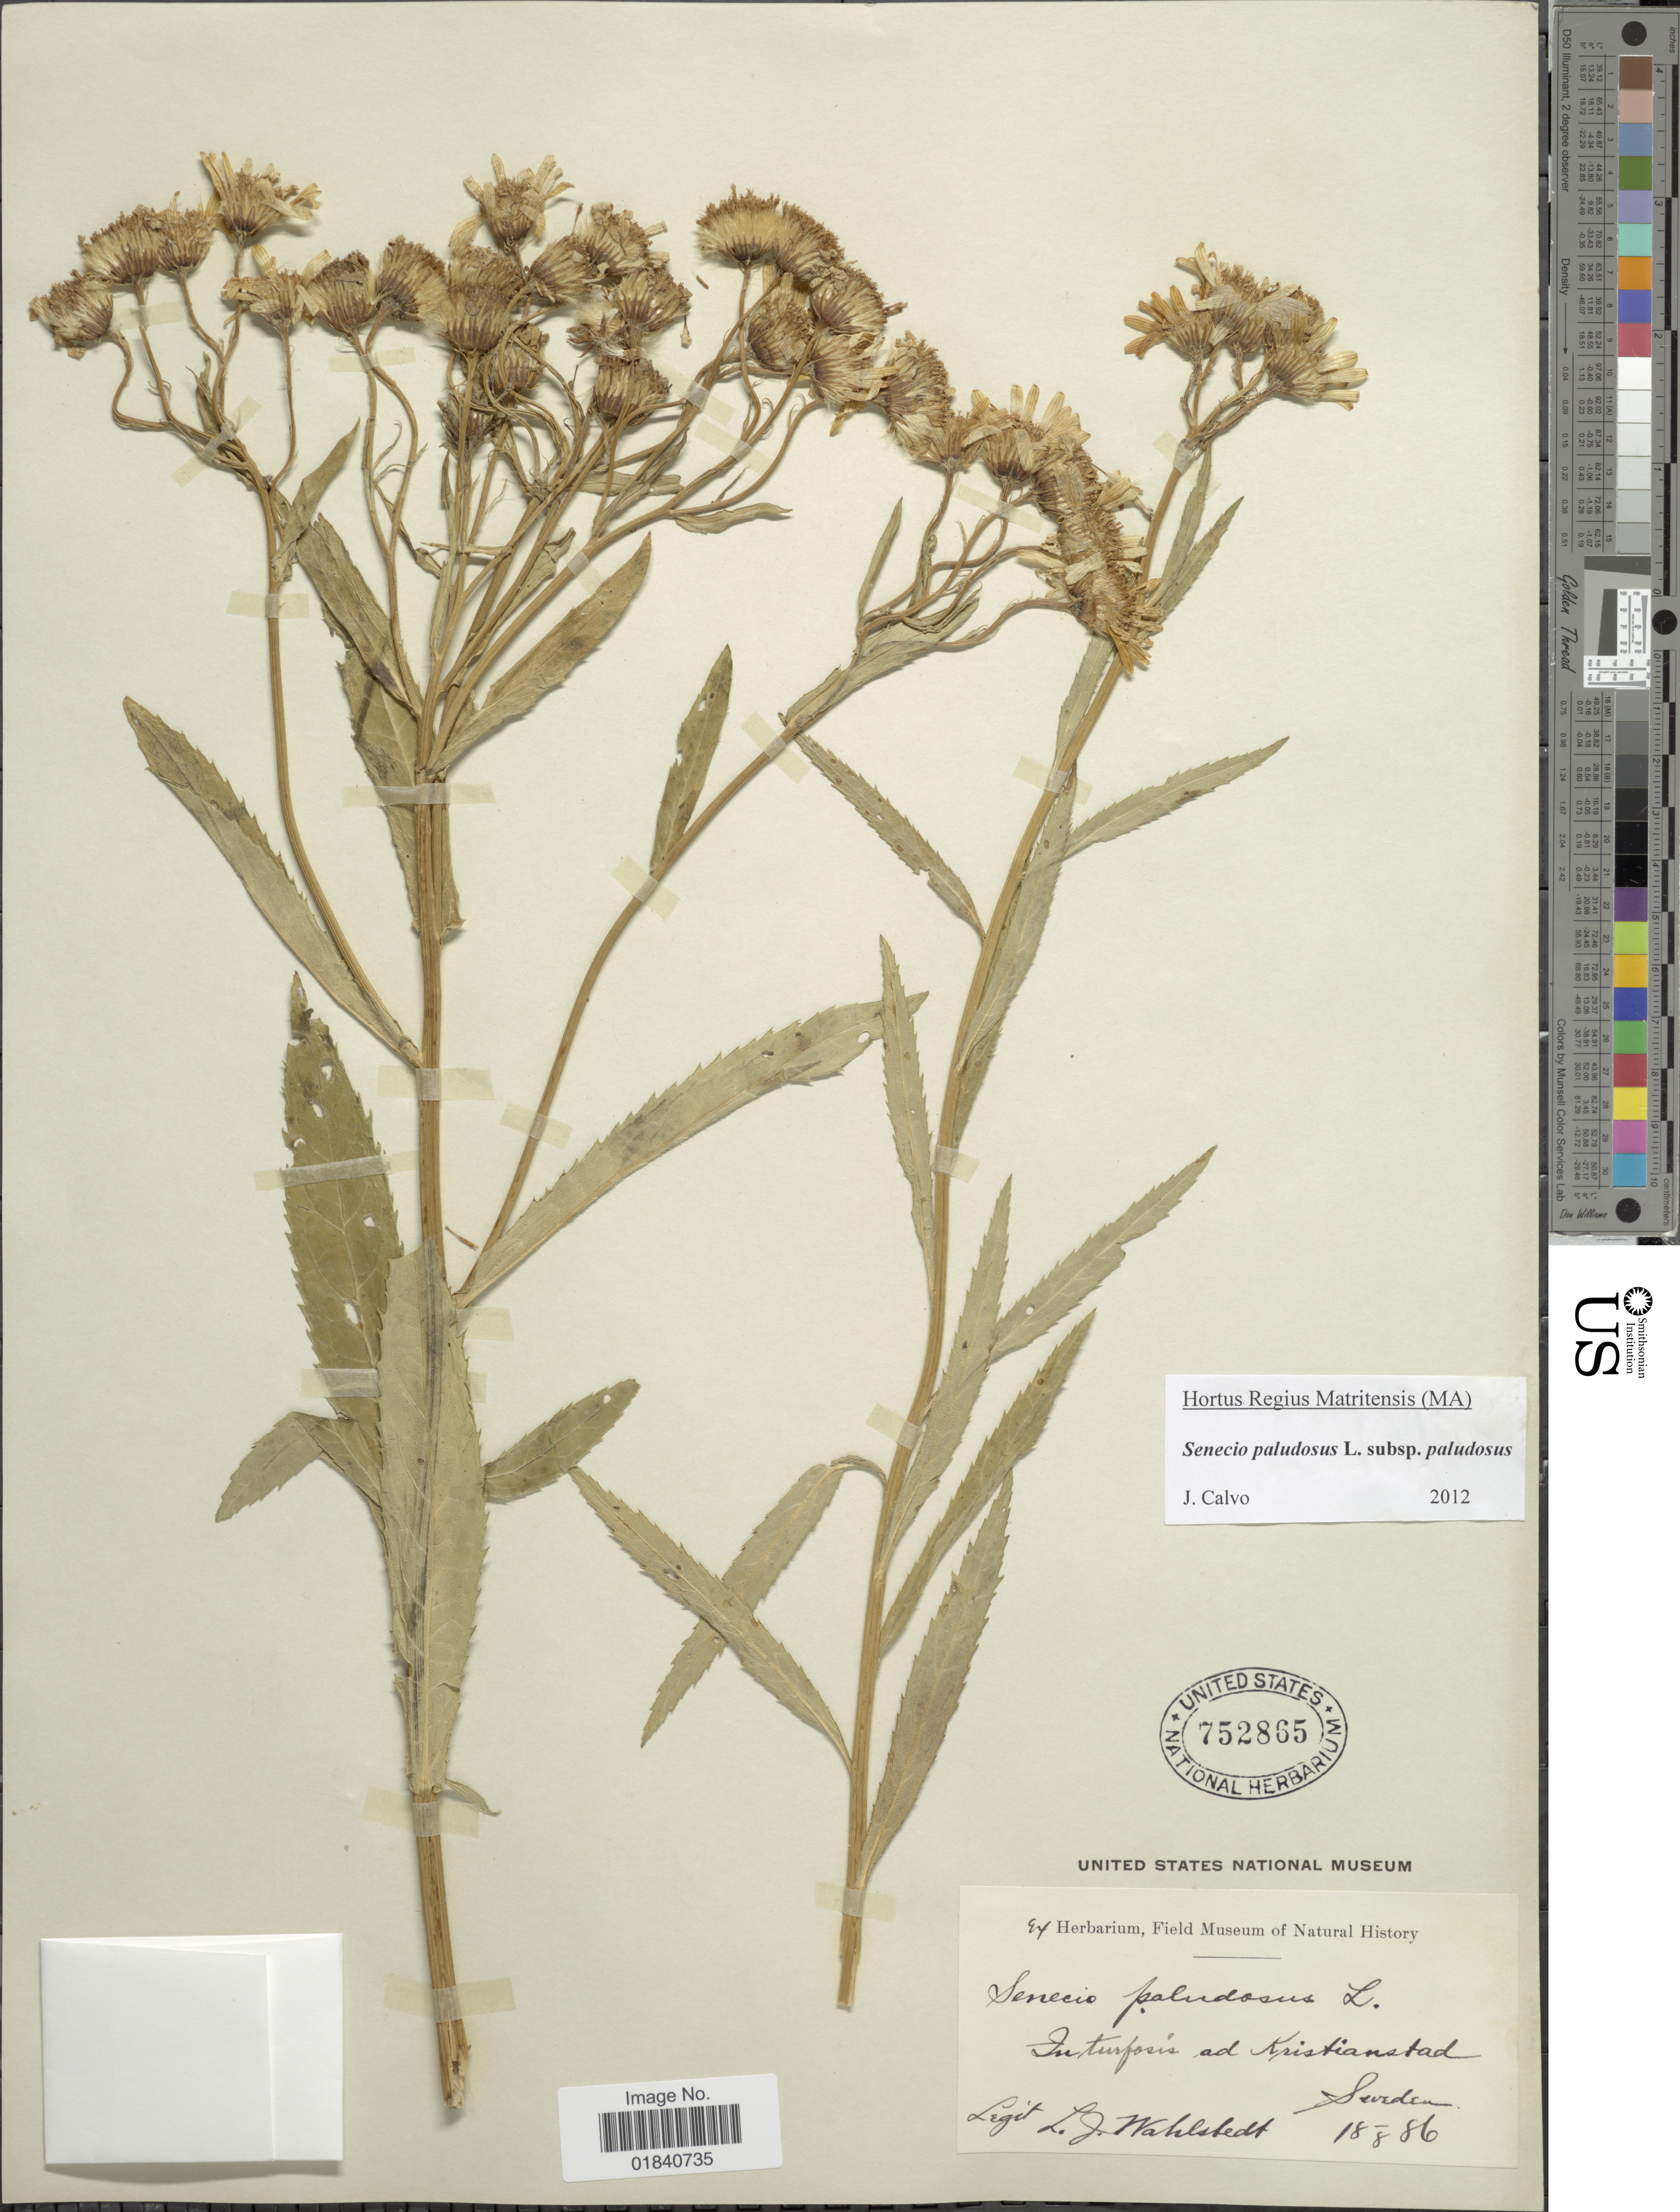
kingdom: Plantae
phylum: Tracheophyta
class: Magnoliopsida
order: Asterales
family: Asteraceae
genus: Senecio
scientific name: Senecio paludosus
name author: L.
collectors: L. J. Wahlstedt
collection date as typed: Transcribed d/m/y: 18/8/86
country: Sweden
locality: Kristianstad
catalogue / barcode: US 752865